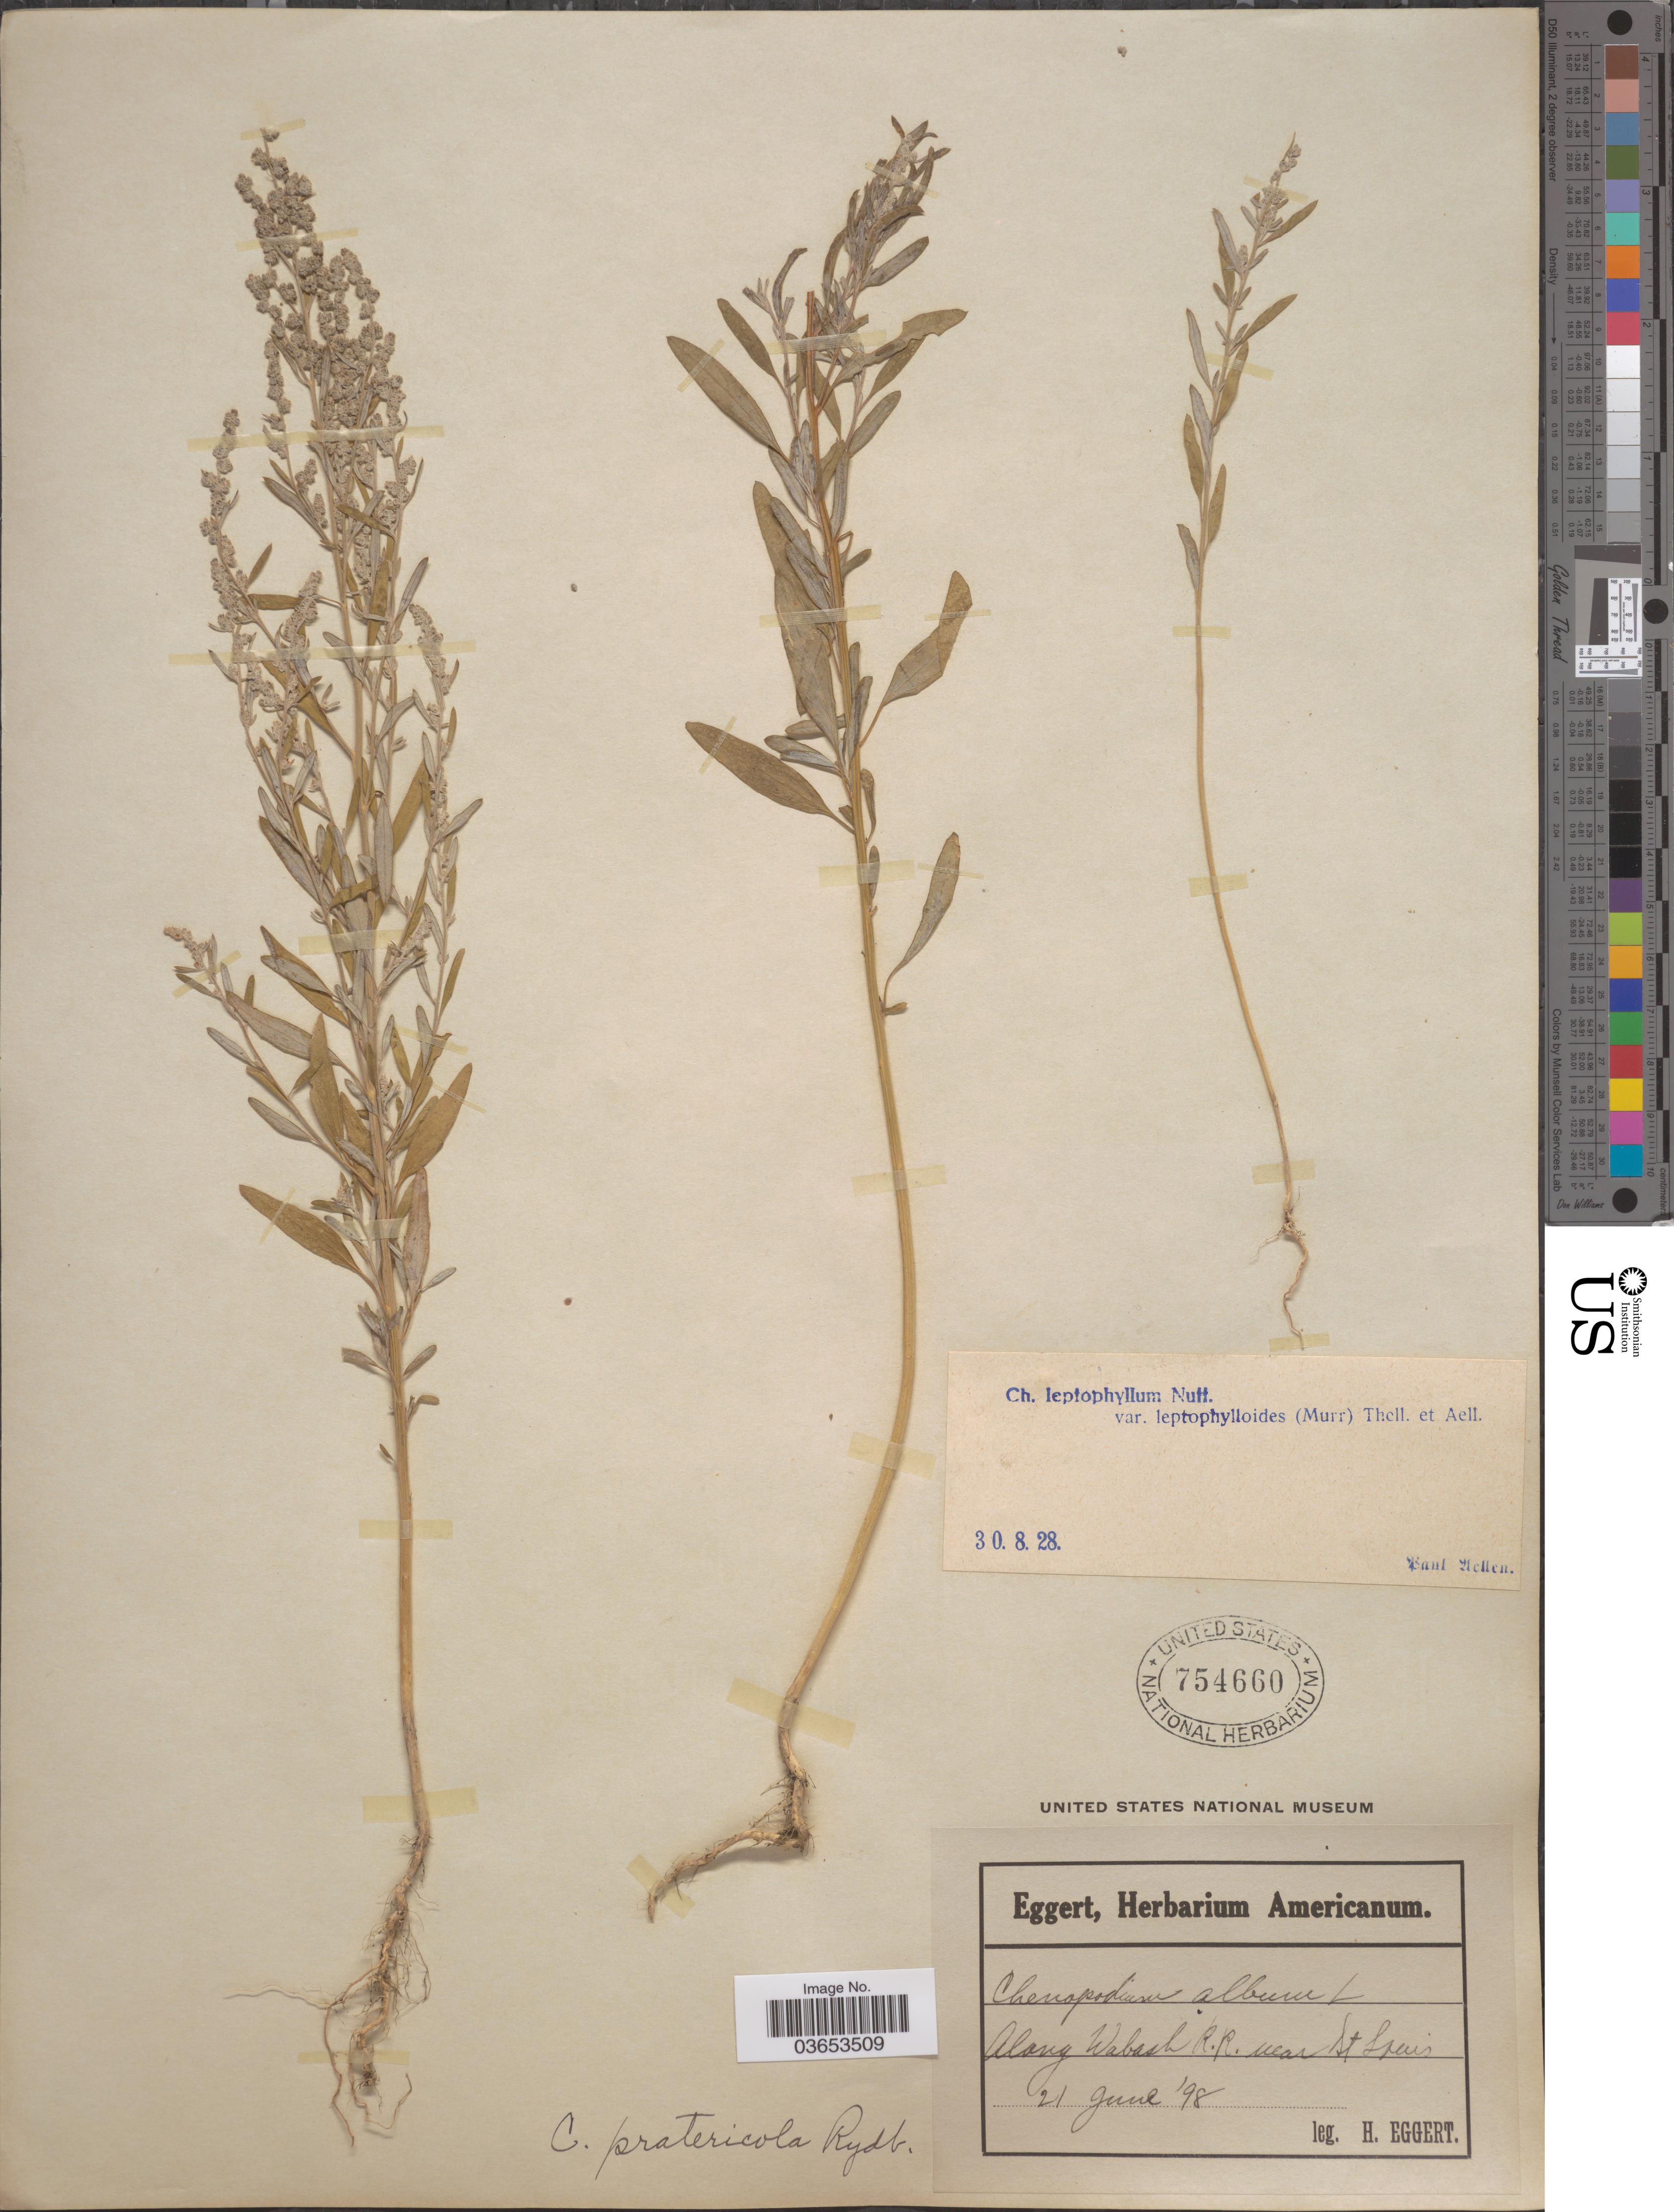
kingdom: Plantae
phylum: Tracheophyta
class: Magnoliopsida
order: Caryophyllales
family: Amaranthaceae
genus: Chenopodium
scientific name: Chenopodium leptophyllum var. leptophylloides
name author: (Murr) Thell. & Aellen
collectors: H. Eggert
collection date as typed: Transcribed d/m/y: 21/6/98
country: United States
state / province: Missouri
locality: Along Wabash R.R. near St. Louis.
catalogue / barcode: US 754660